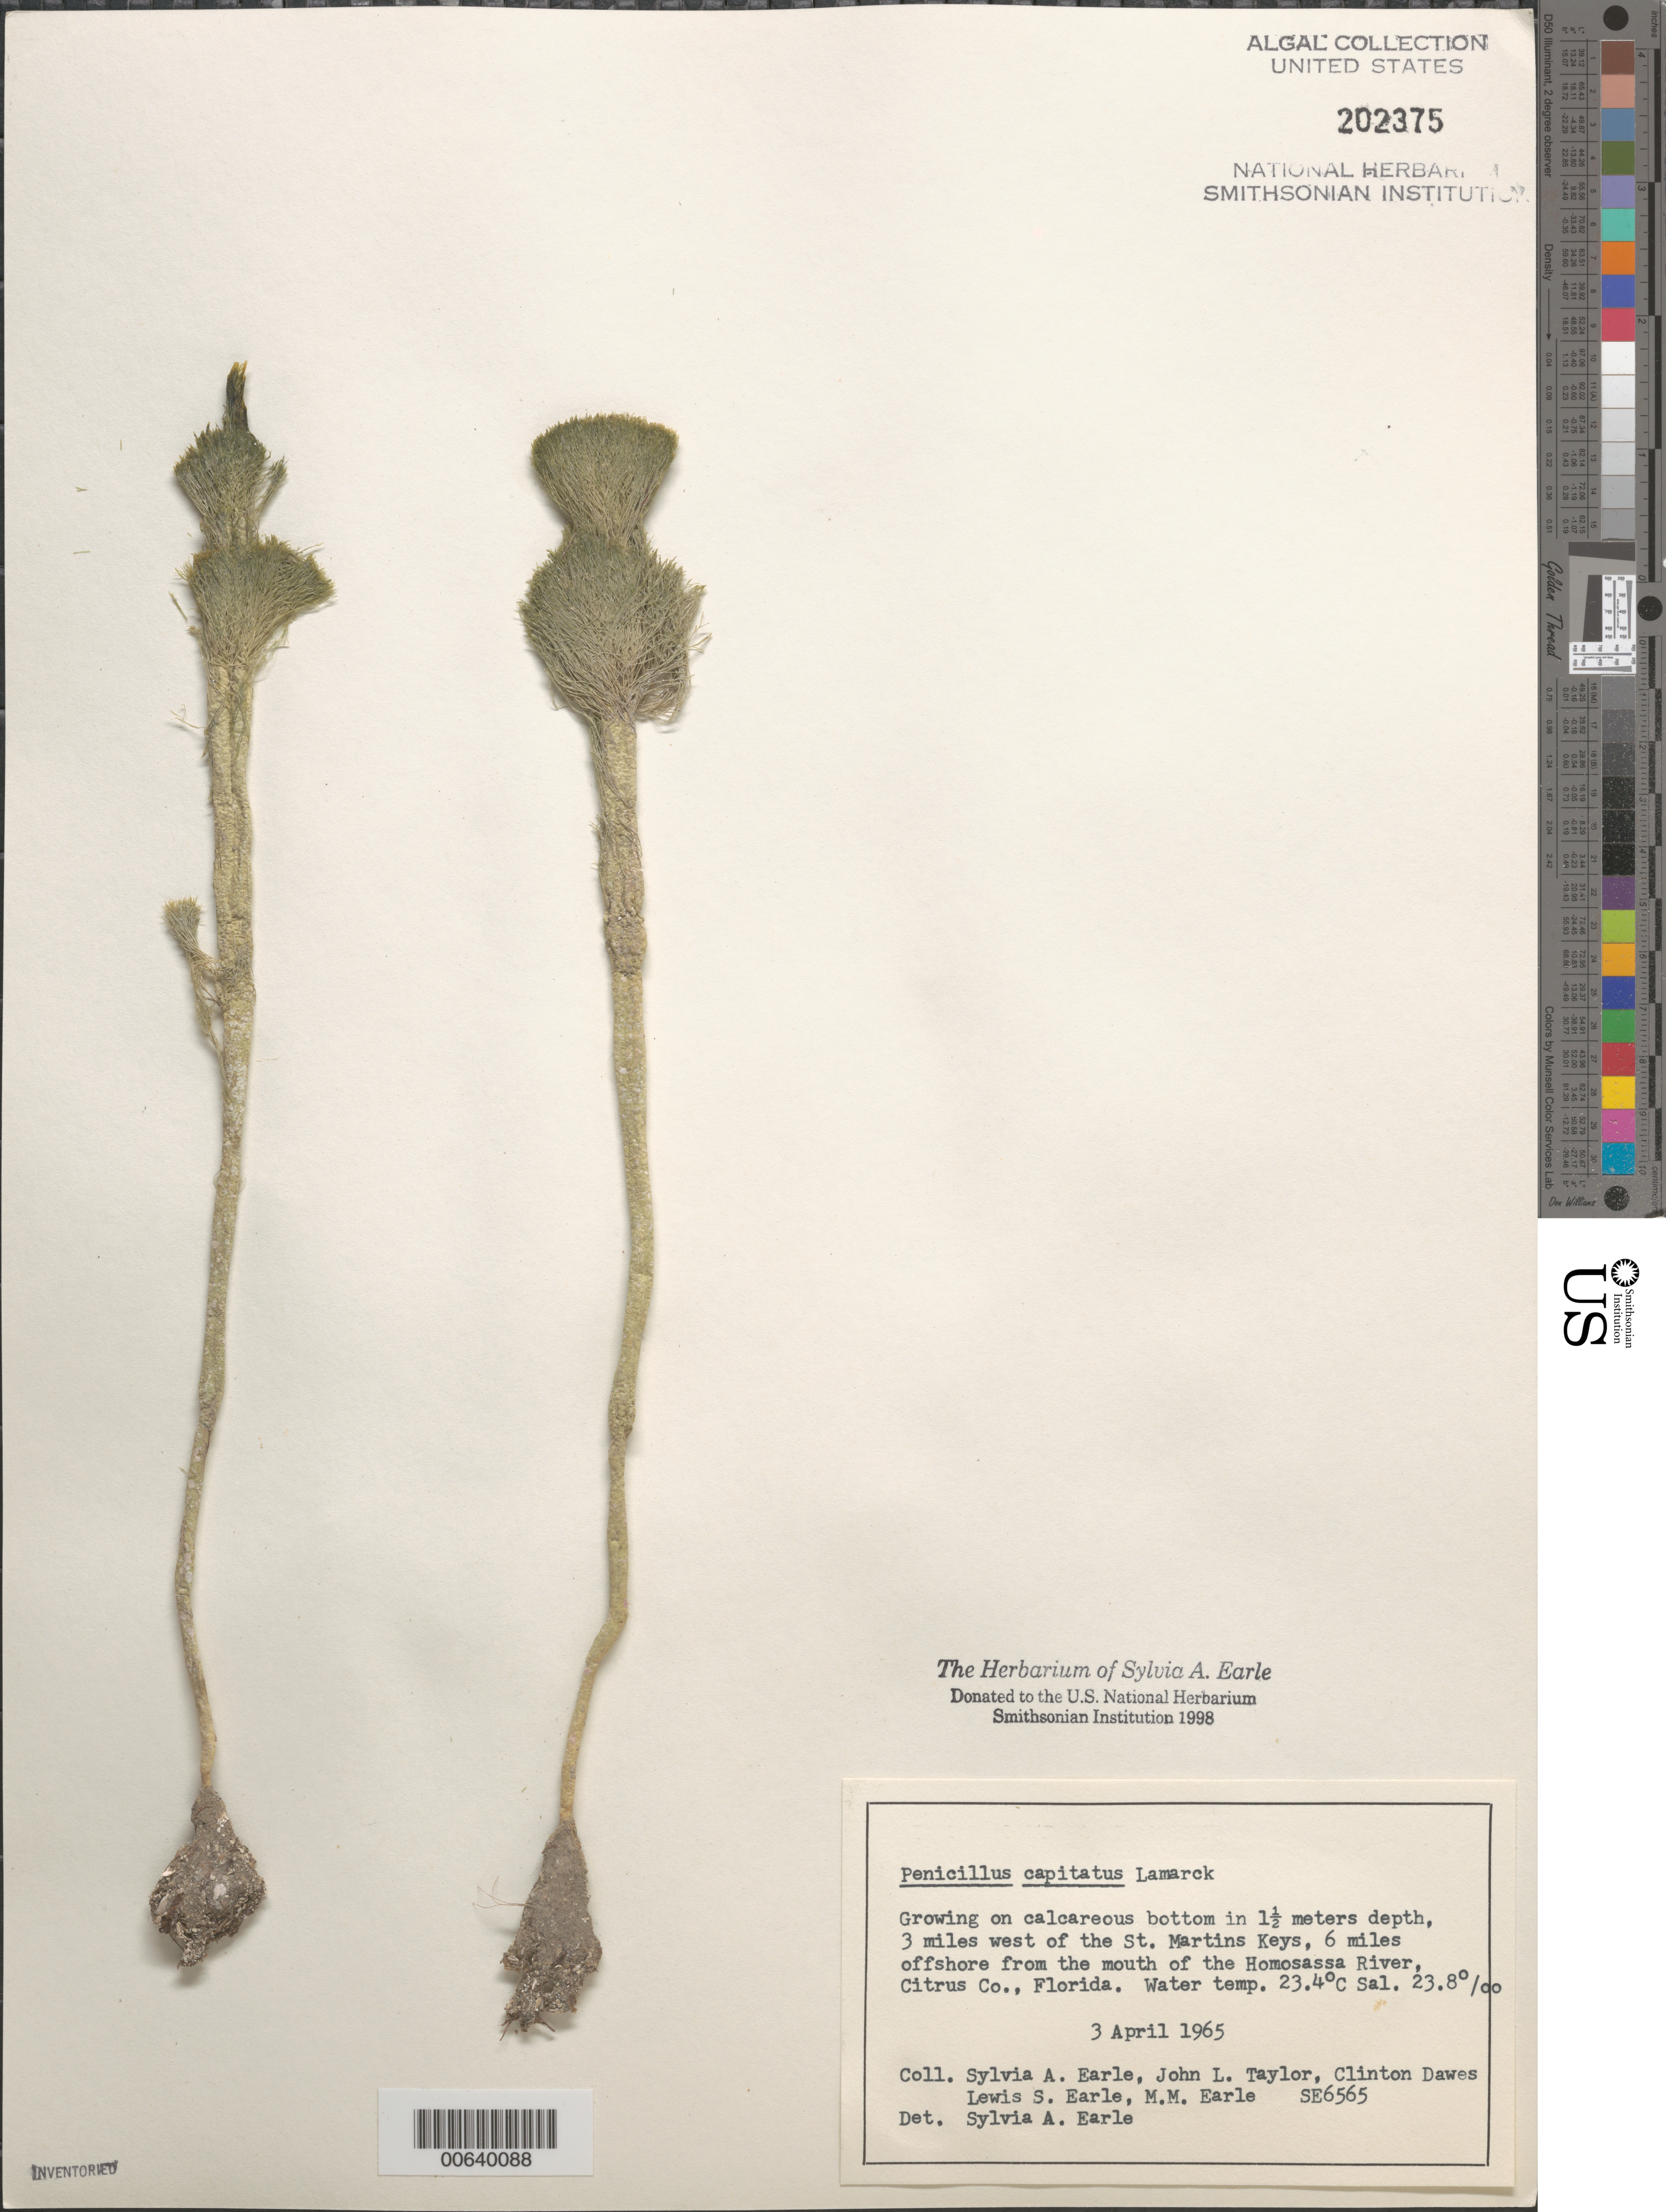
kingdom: Plantae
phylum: Chlorophyta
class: Ulvophyceae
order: Bryopsidales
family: Udoteaceae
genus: Penicillus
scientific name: Penicillus capitatus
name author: Lam.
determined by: Earle, S. A.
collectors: S. A. Earle, J. L. Taylor, C. Dawes, L. Earle & M. Earle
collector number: SE 6565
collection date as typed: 03 Apr 1965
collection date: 1965-04-03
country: United States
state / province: Florida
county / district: Citrus County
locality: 6 miles off Homosassa River mouth, 3 miles west of St. Martins Keys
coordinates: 28 47.5'N, 82 47.2'W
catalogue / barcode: US 202375